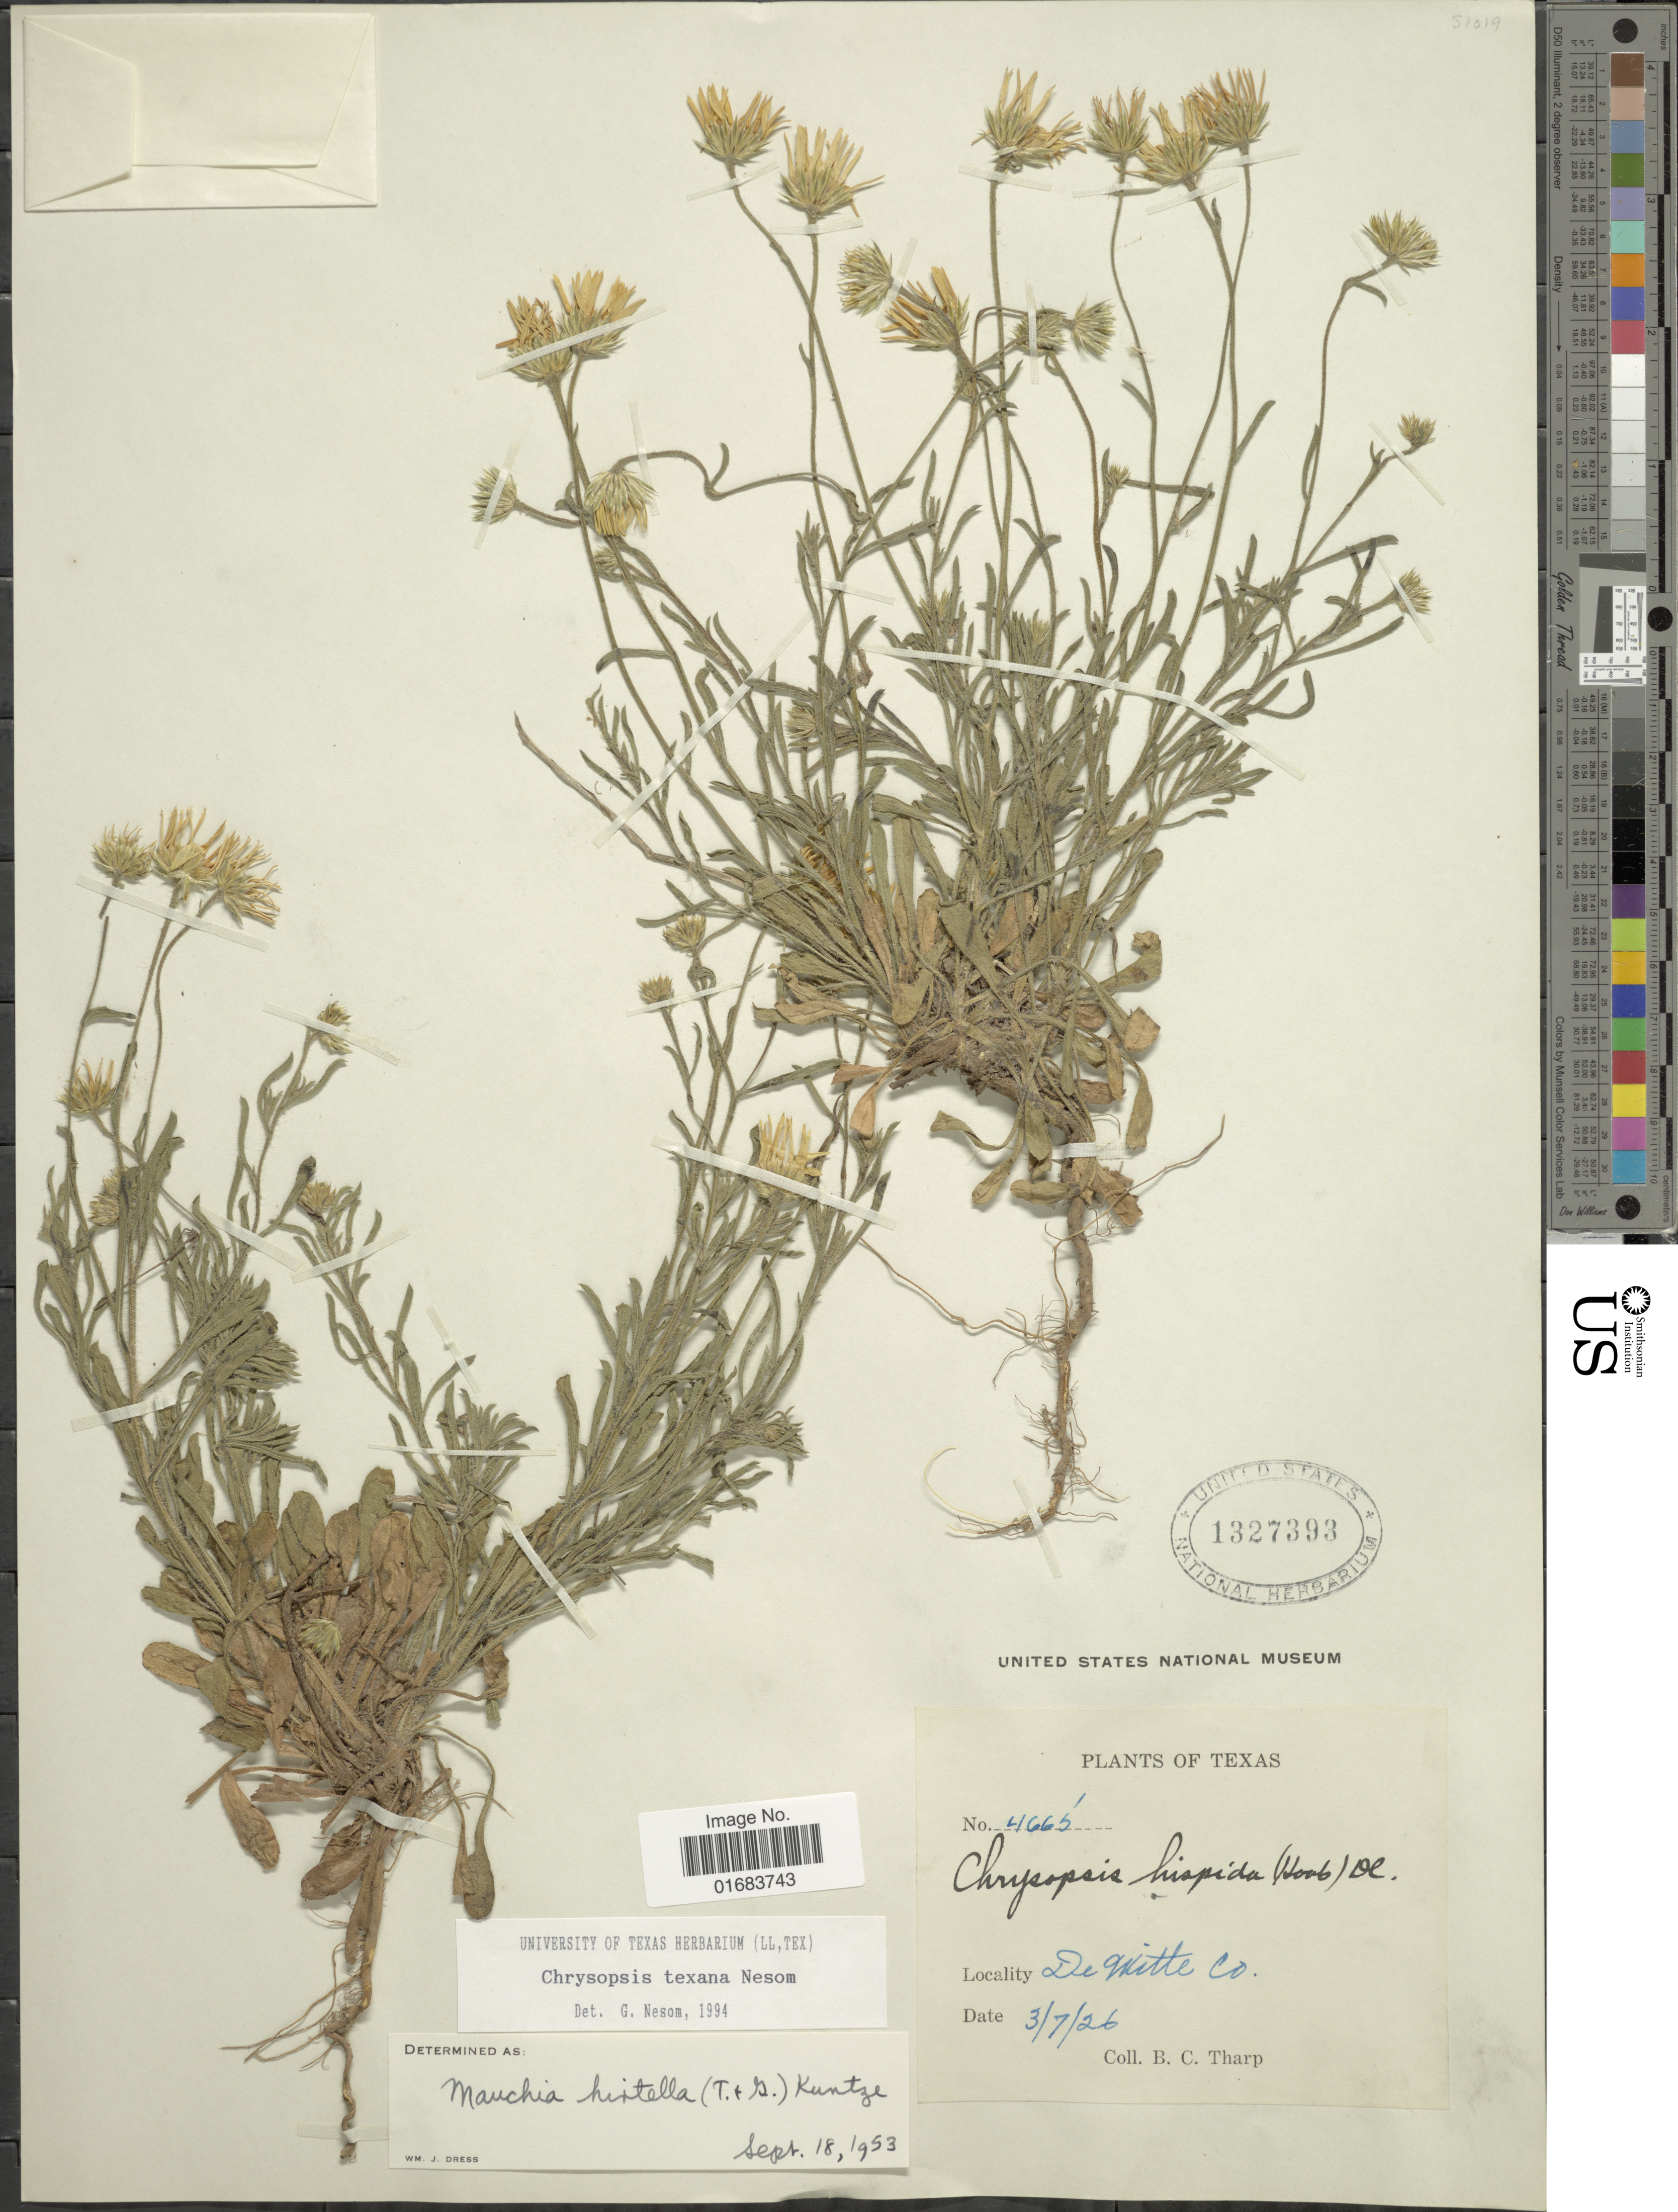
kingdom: Plantae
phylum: Tracheophyta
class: Magnoliopsida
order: Asterales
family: Asteraceae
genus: Chrysopsis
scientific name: Chrysopsis texana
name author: G.L. Nesom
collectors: B. C. Tharp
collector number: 4665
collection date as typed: Transcribed d/m/y: 7/3/26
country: United States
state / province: Texas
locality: De Witte Co.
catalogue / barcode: US 1327393